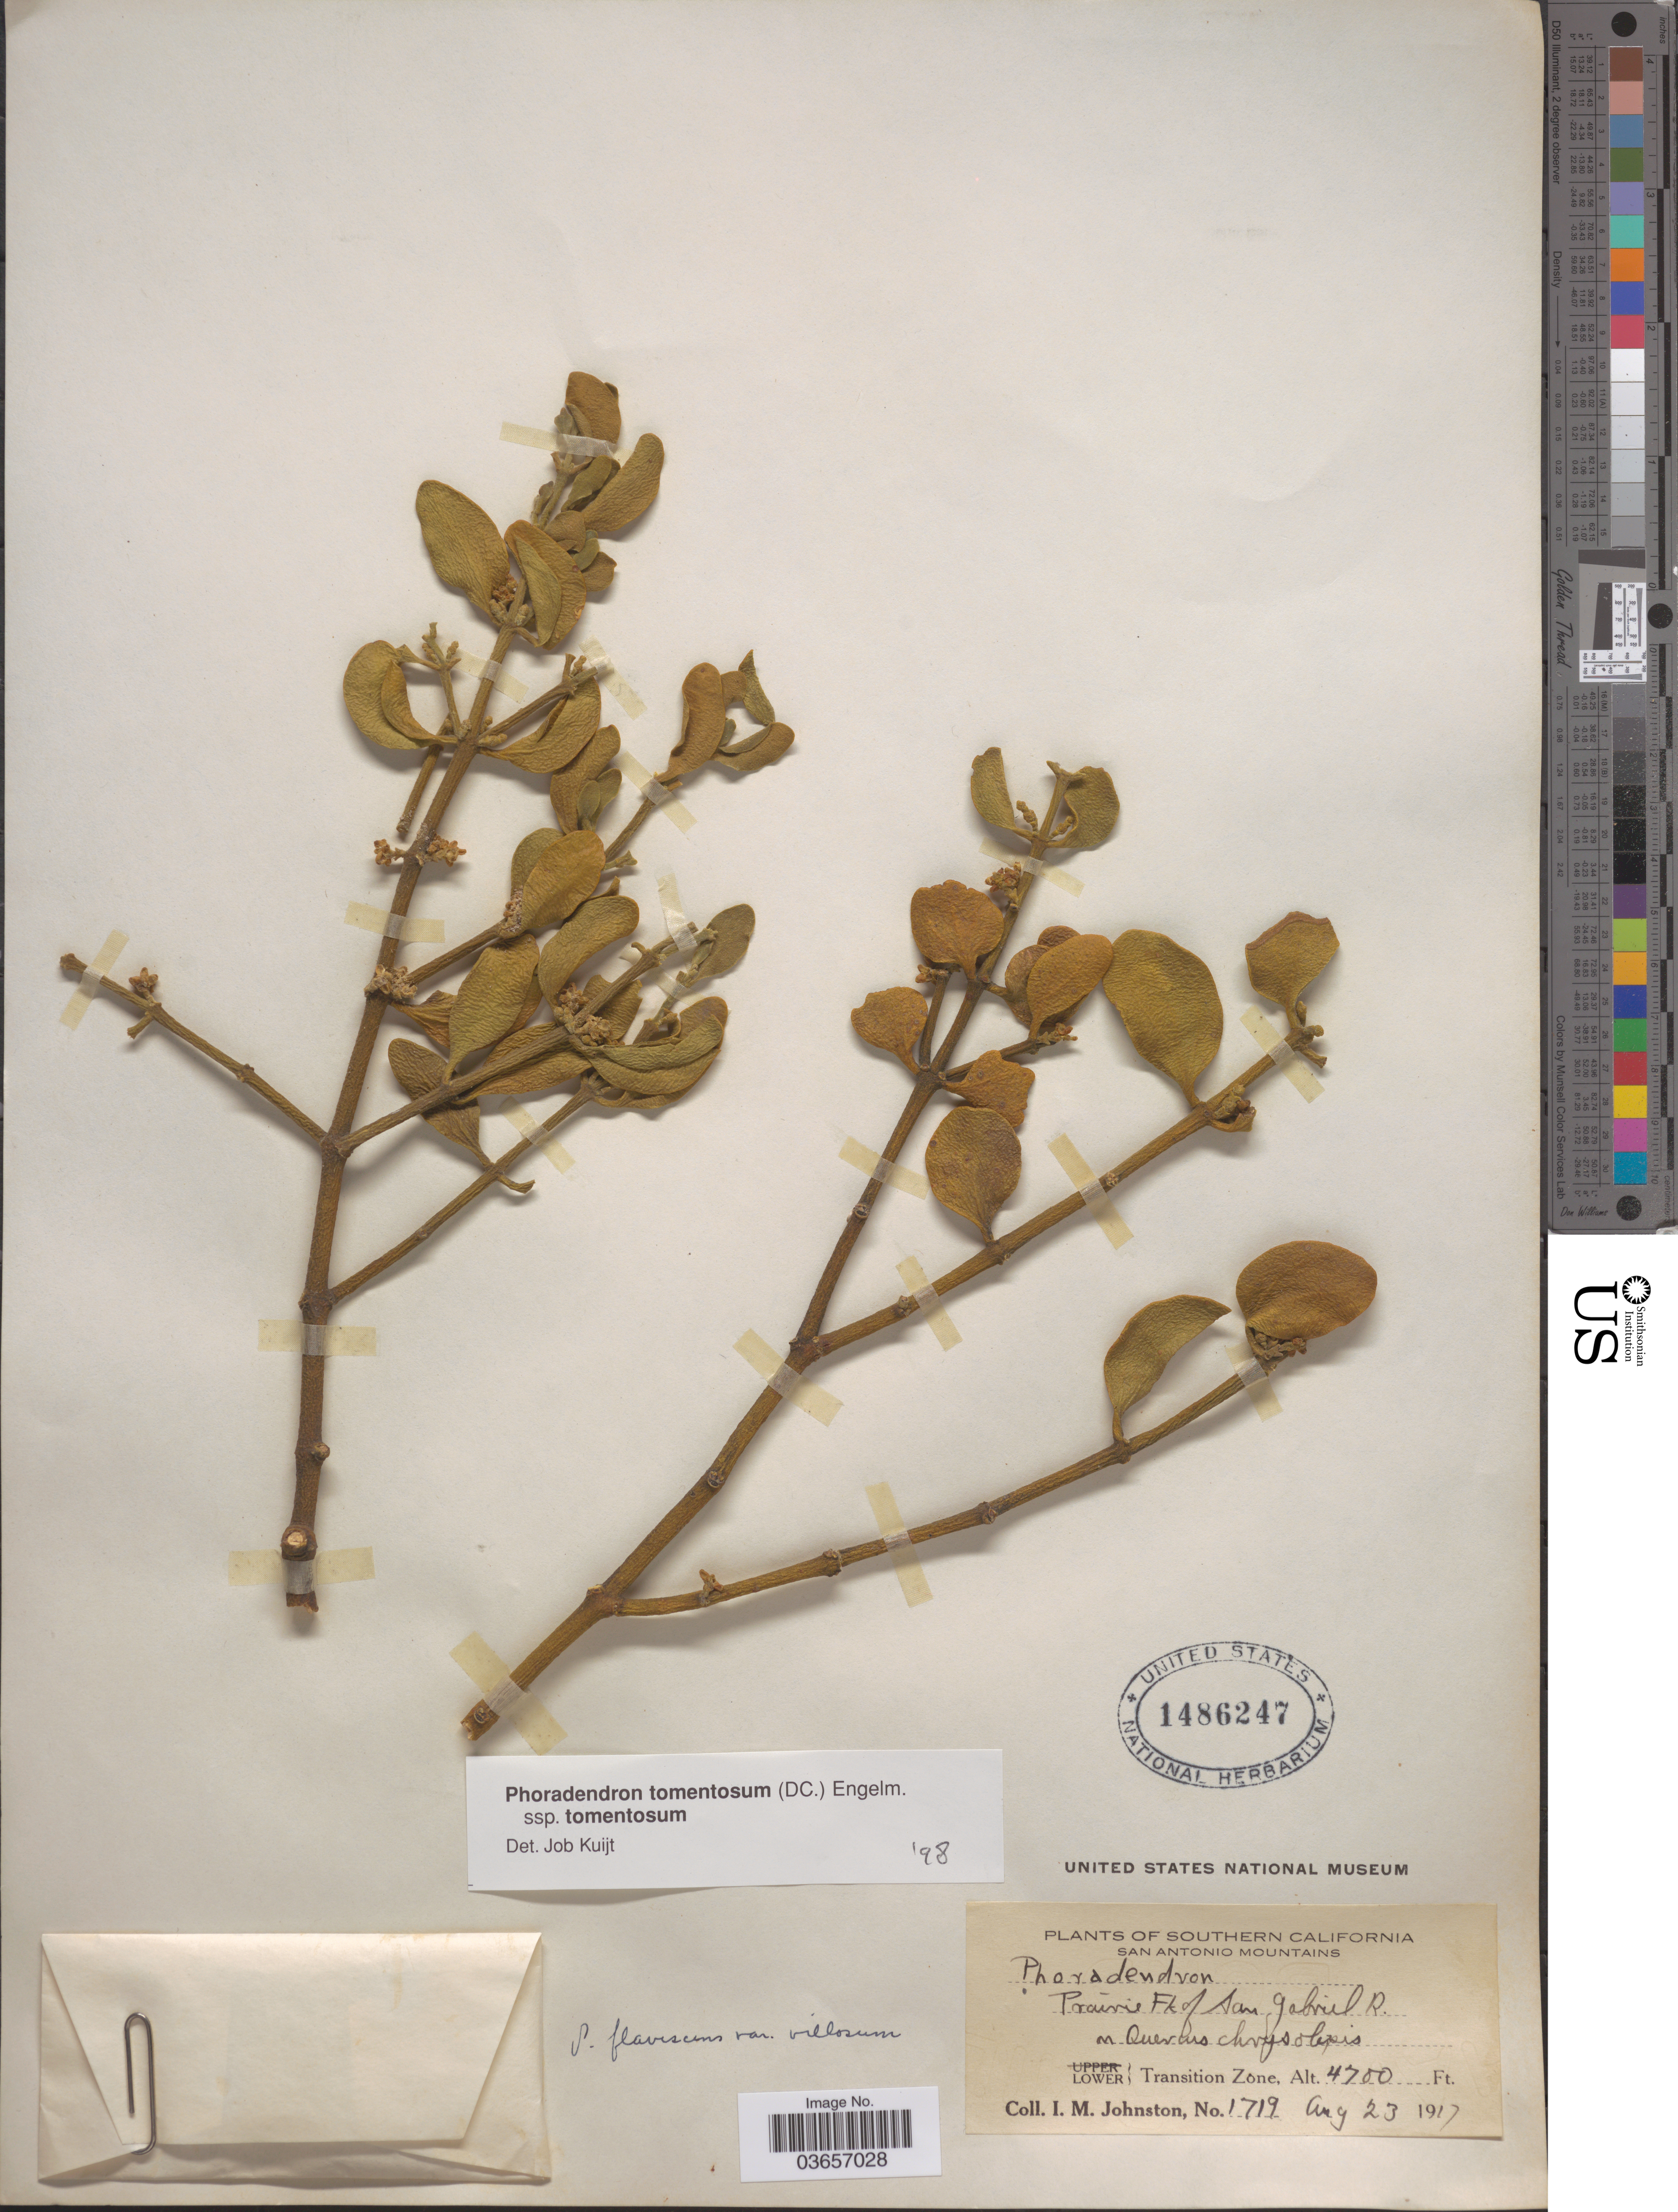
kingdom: Plantae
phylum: Tracheophyta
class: Magnoliopsida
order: Santalales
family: Viscaceae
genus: Phoradendron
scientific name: Phoradendron tomentosum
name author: DC.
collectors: I.M. Johnston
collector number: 1719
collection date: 1917-08-23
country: United States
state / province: California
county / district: Los Angeles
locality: Southern California. San Antonio Mountains. Prairie Fk of San Gabriel R. Lower Transition Zone.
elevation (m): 1433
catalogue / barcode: US 1486247